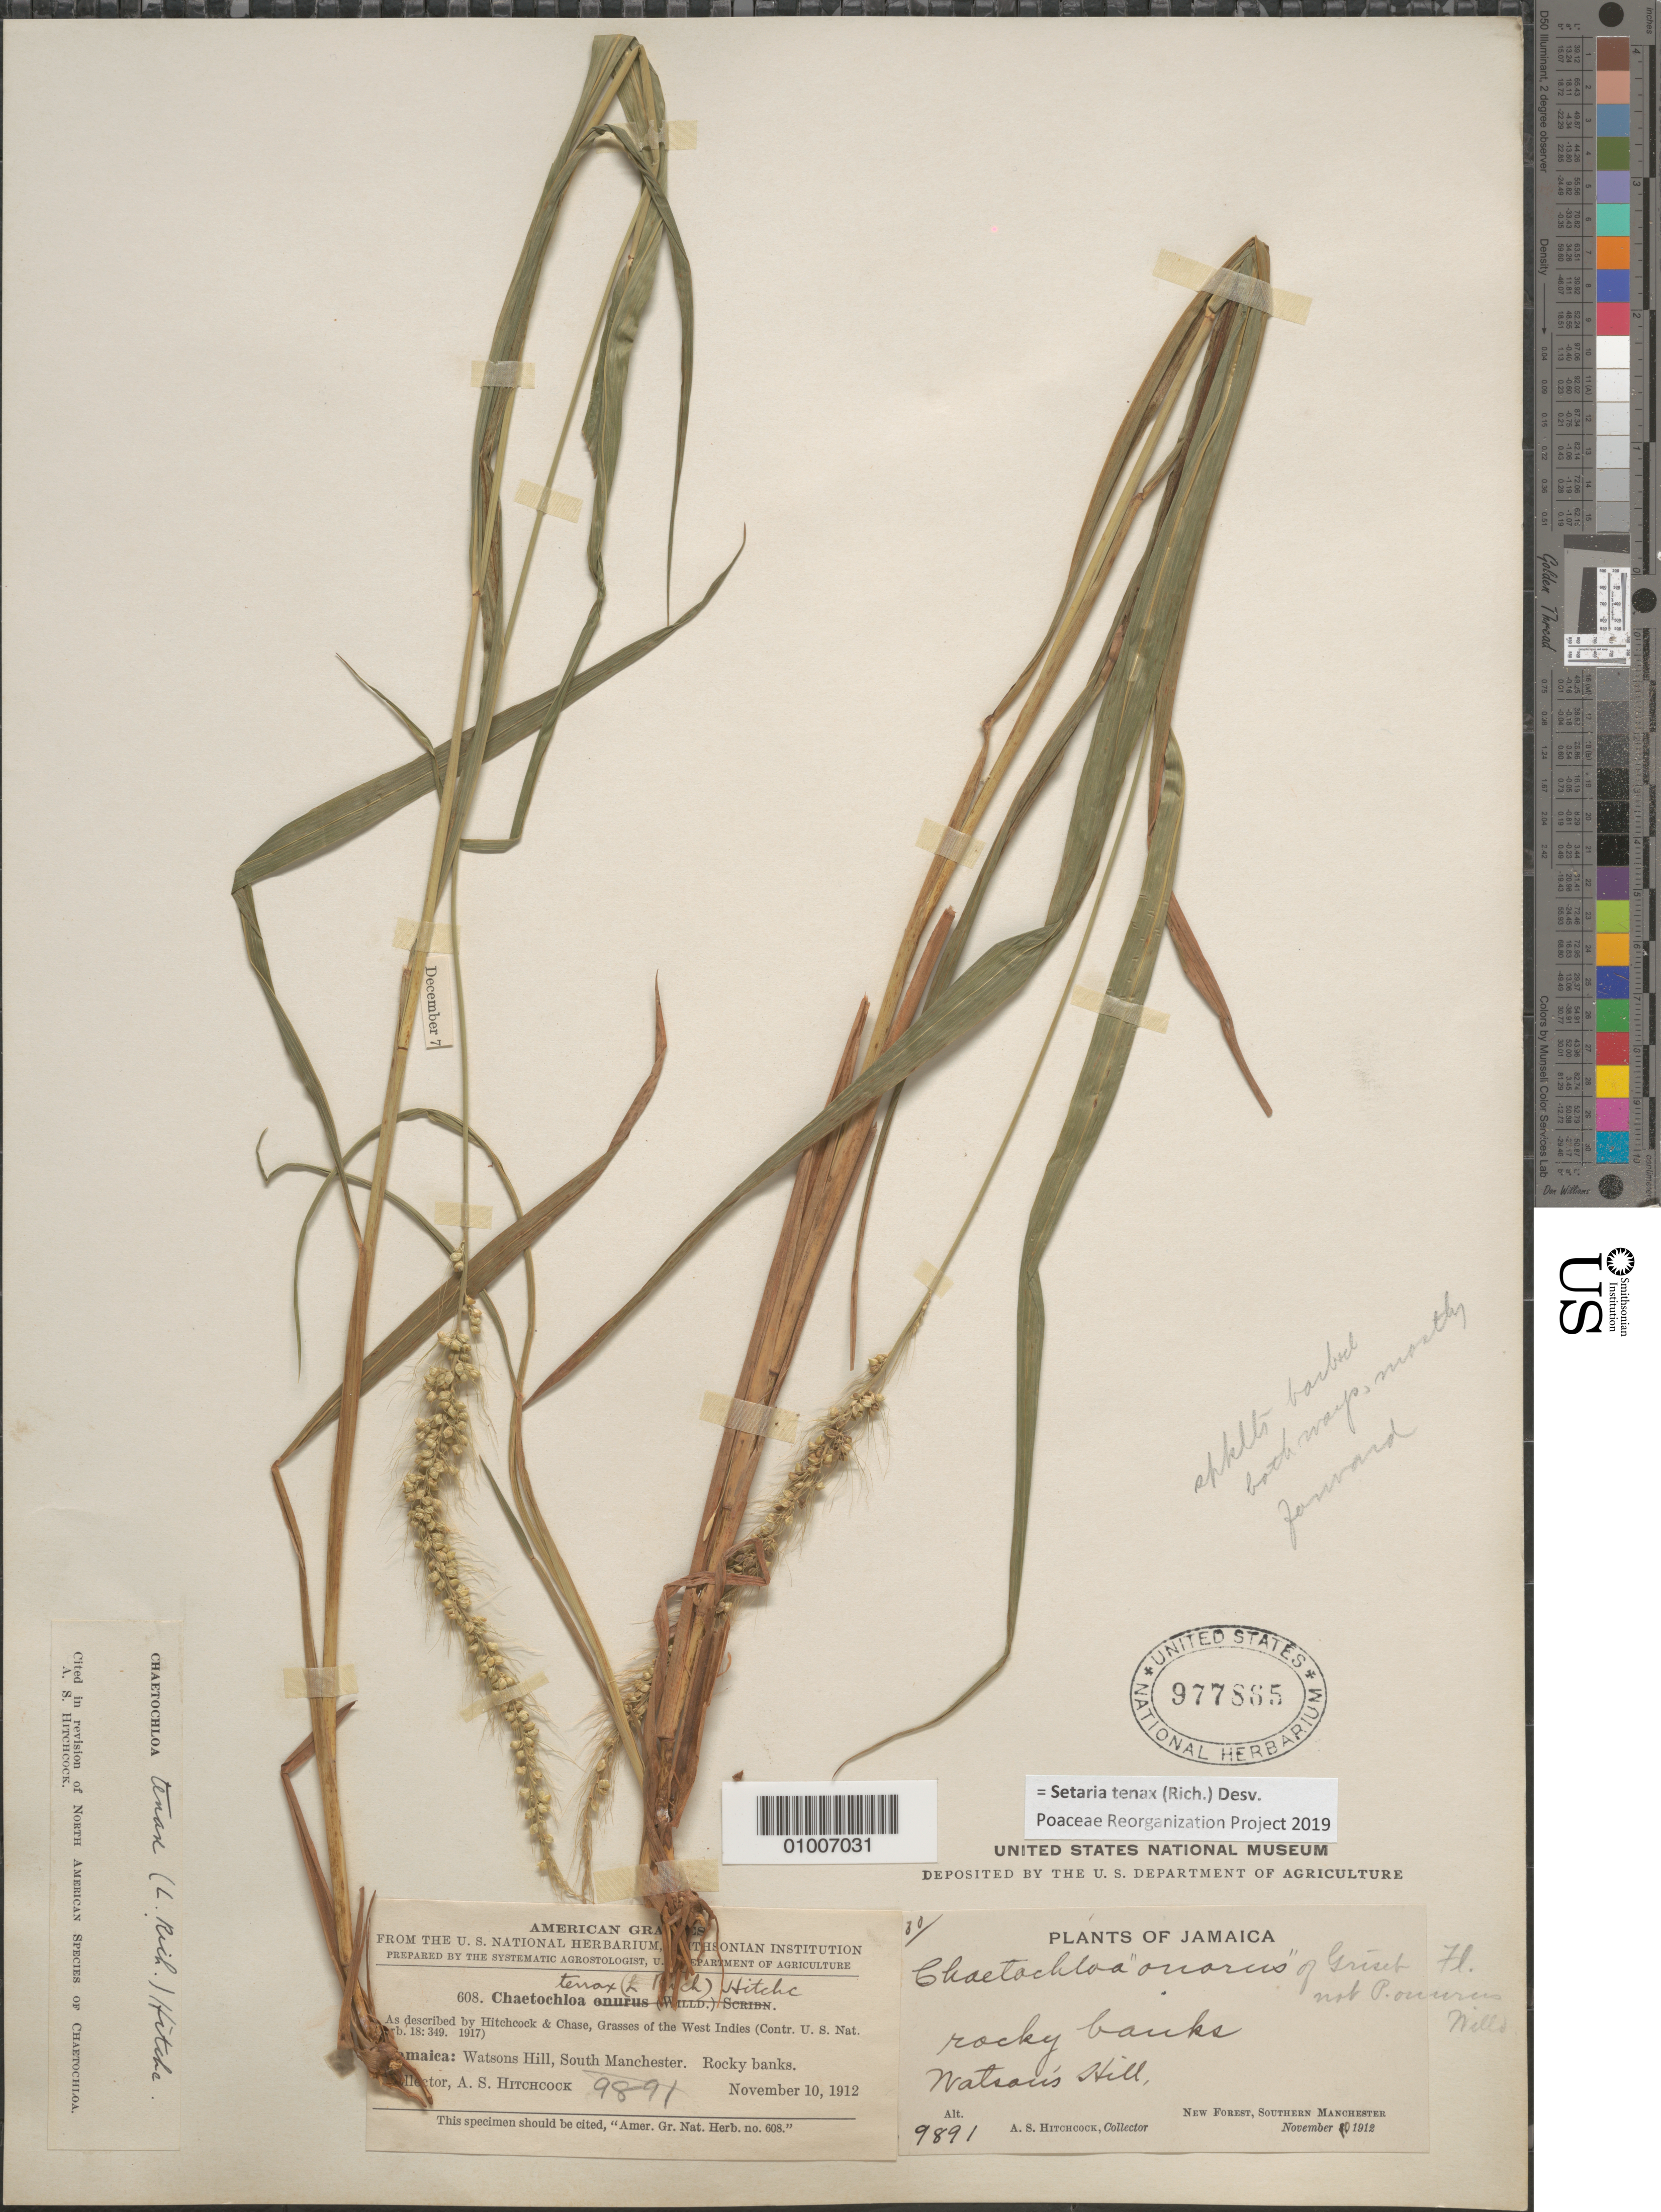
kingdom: Plantae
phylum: Tracheophyta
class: Liliopsida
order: Poales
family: Poaceae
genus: Setaria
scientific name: Setaria tenax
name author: (Rich.) Desv.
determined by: Poaceae Reorganization Project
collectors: A. S. Hitchcock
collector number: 9891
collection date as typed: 10 Nov 1912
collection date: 1912-11-10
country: Jamaica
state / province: Manchester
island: Jamaica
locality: rocky banks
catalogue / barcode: US 977865